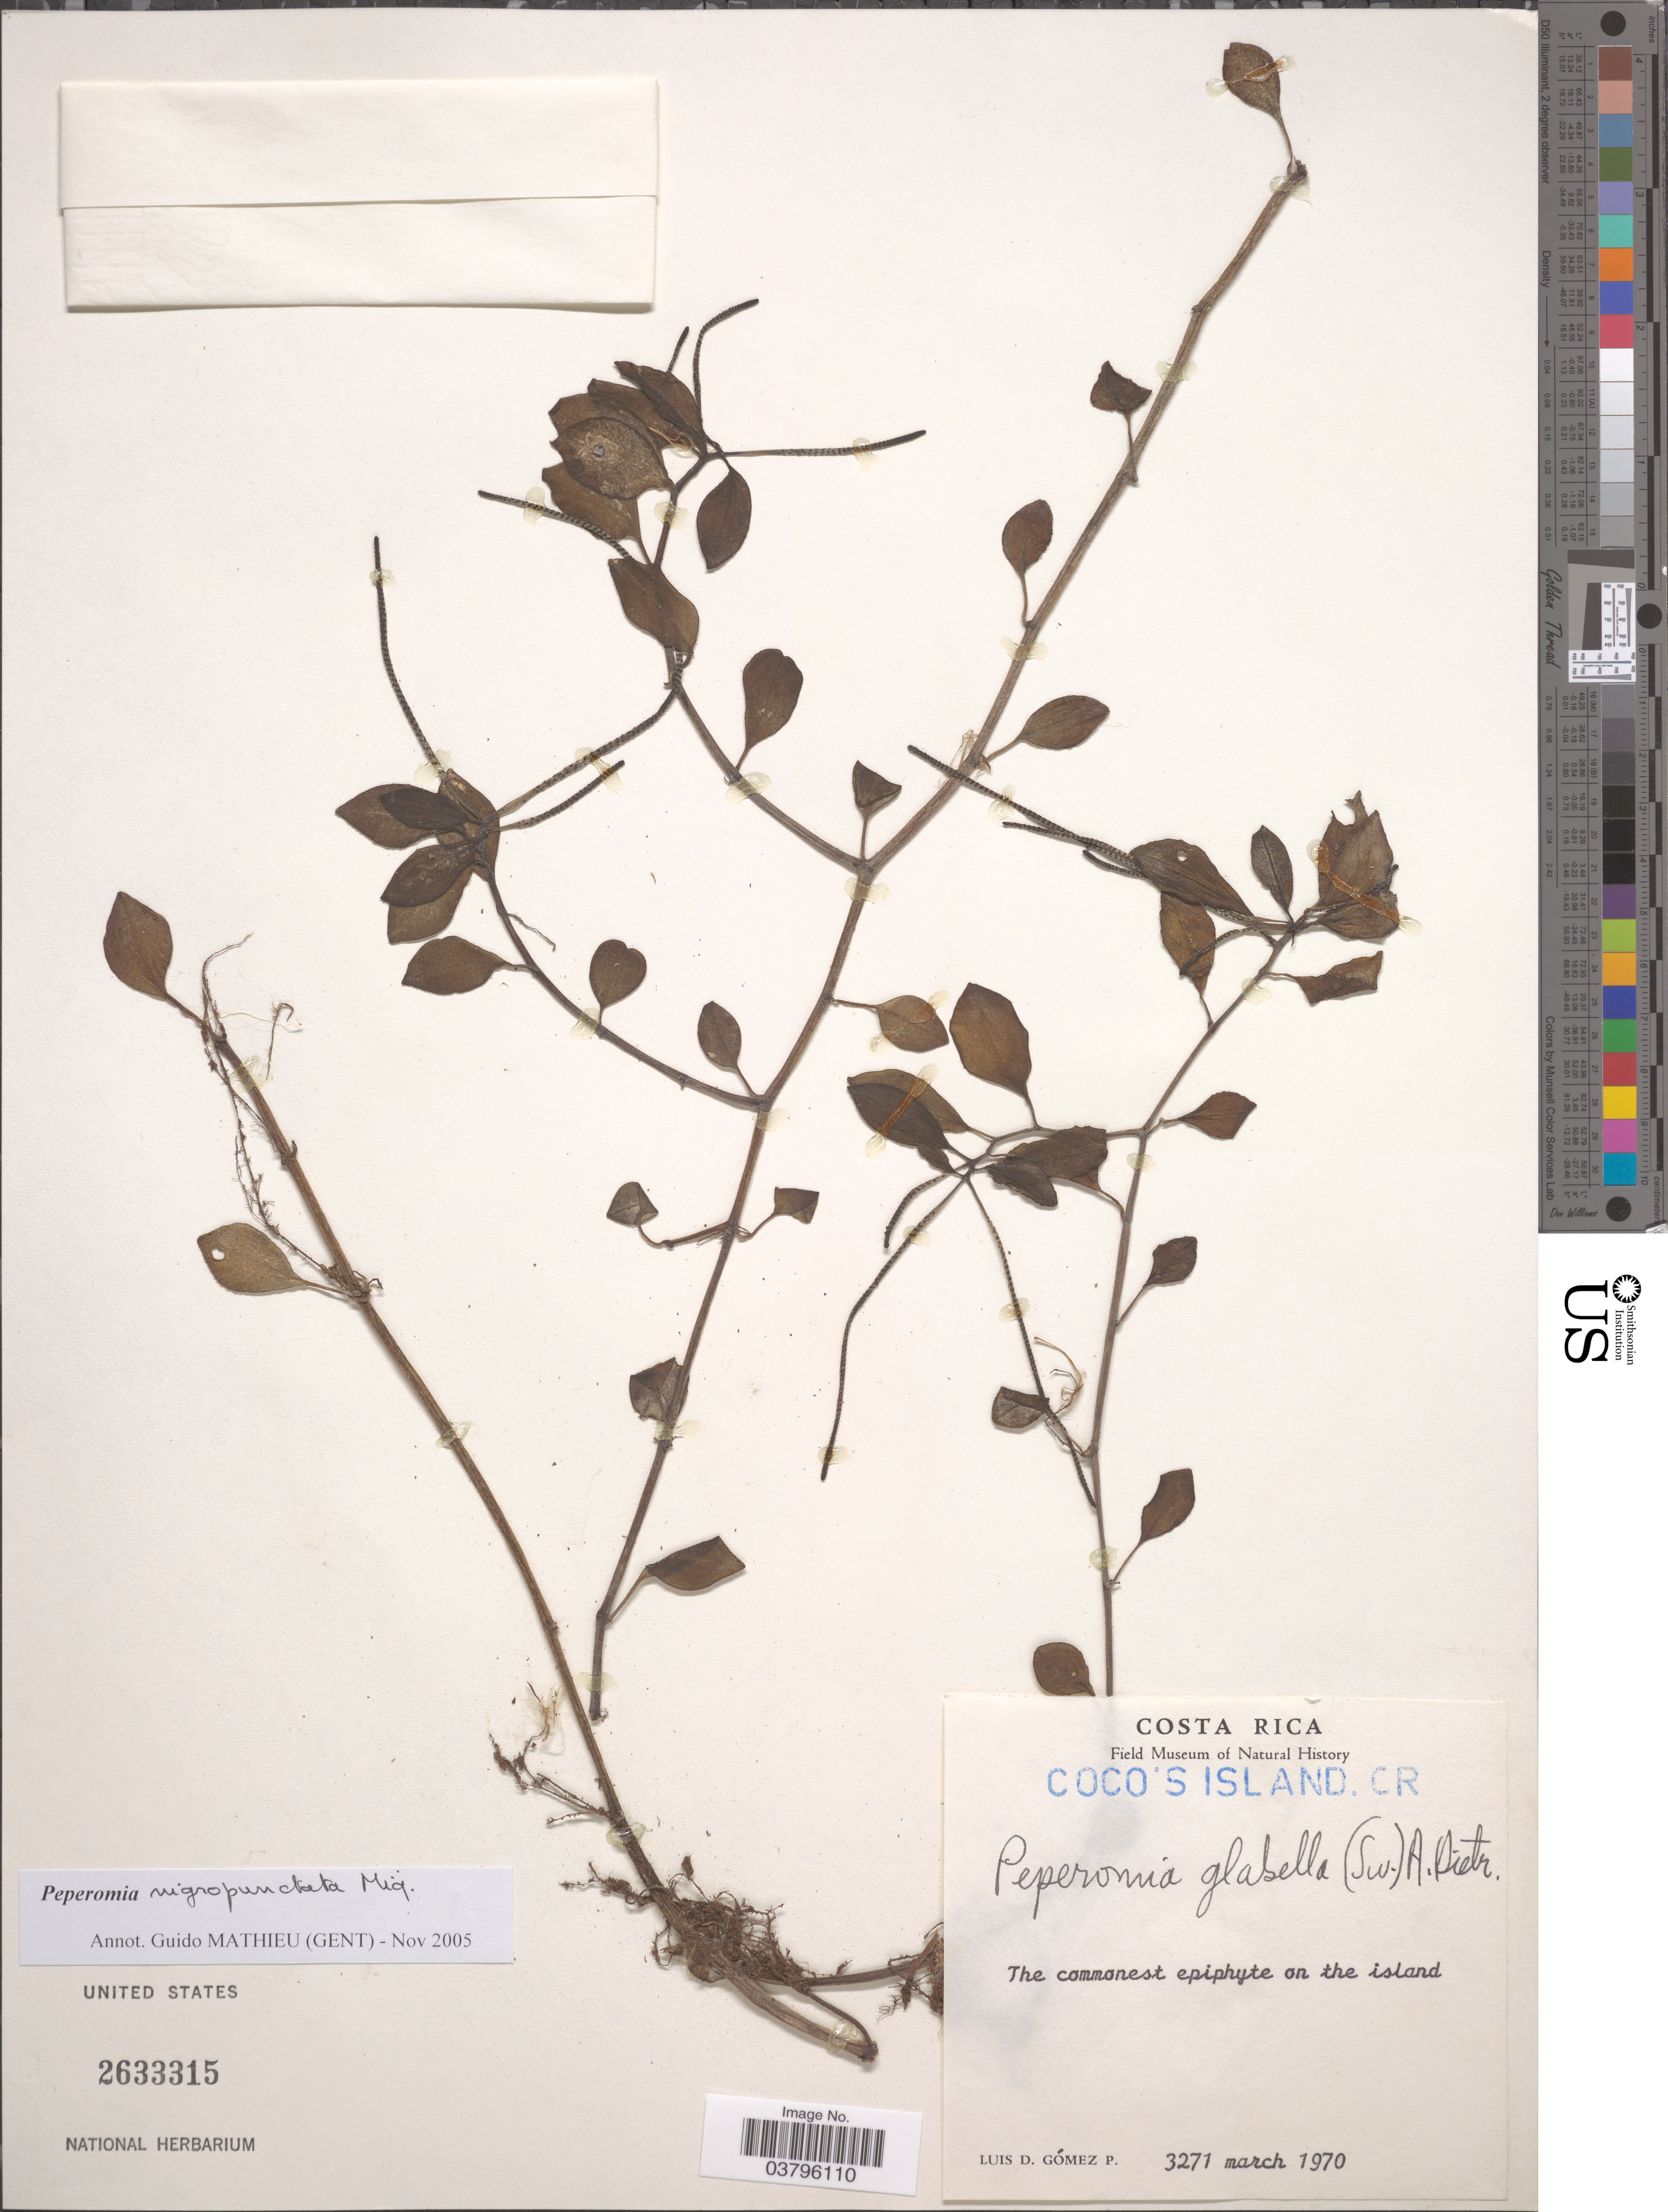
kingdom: Plantae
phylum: Tracheophyta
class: Magnoliopsida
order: Piperales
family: Piperaceae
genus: Peperomia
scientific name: Peperomia nigropunctata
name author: Miq.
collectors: L. D. Gómez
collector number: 3271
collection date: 1970-03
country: Costa Rica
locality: Coco's Island.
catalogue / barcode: US 2633315